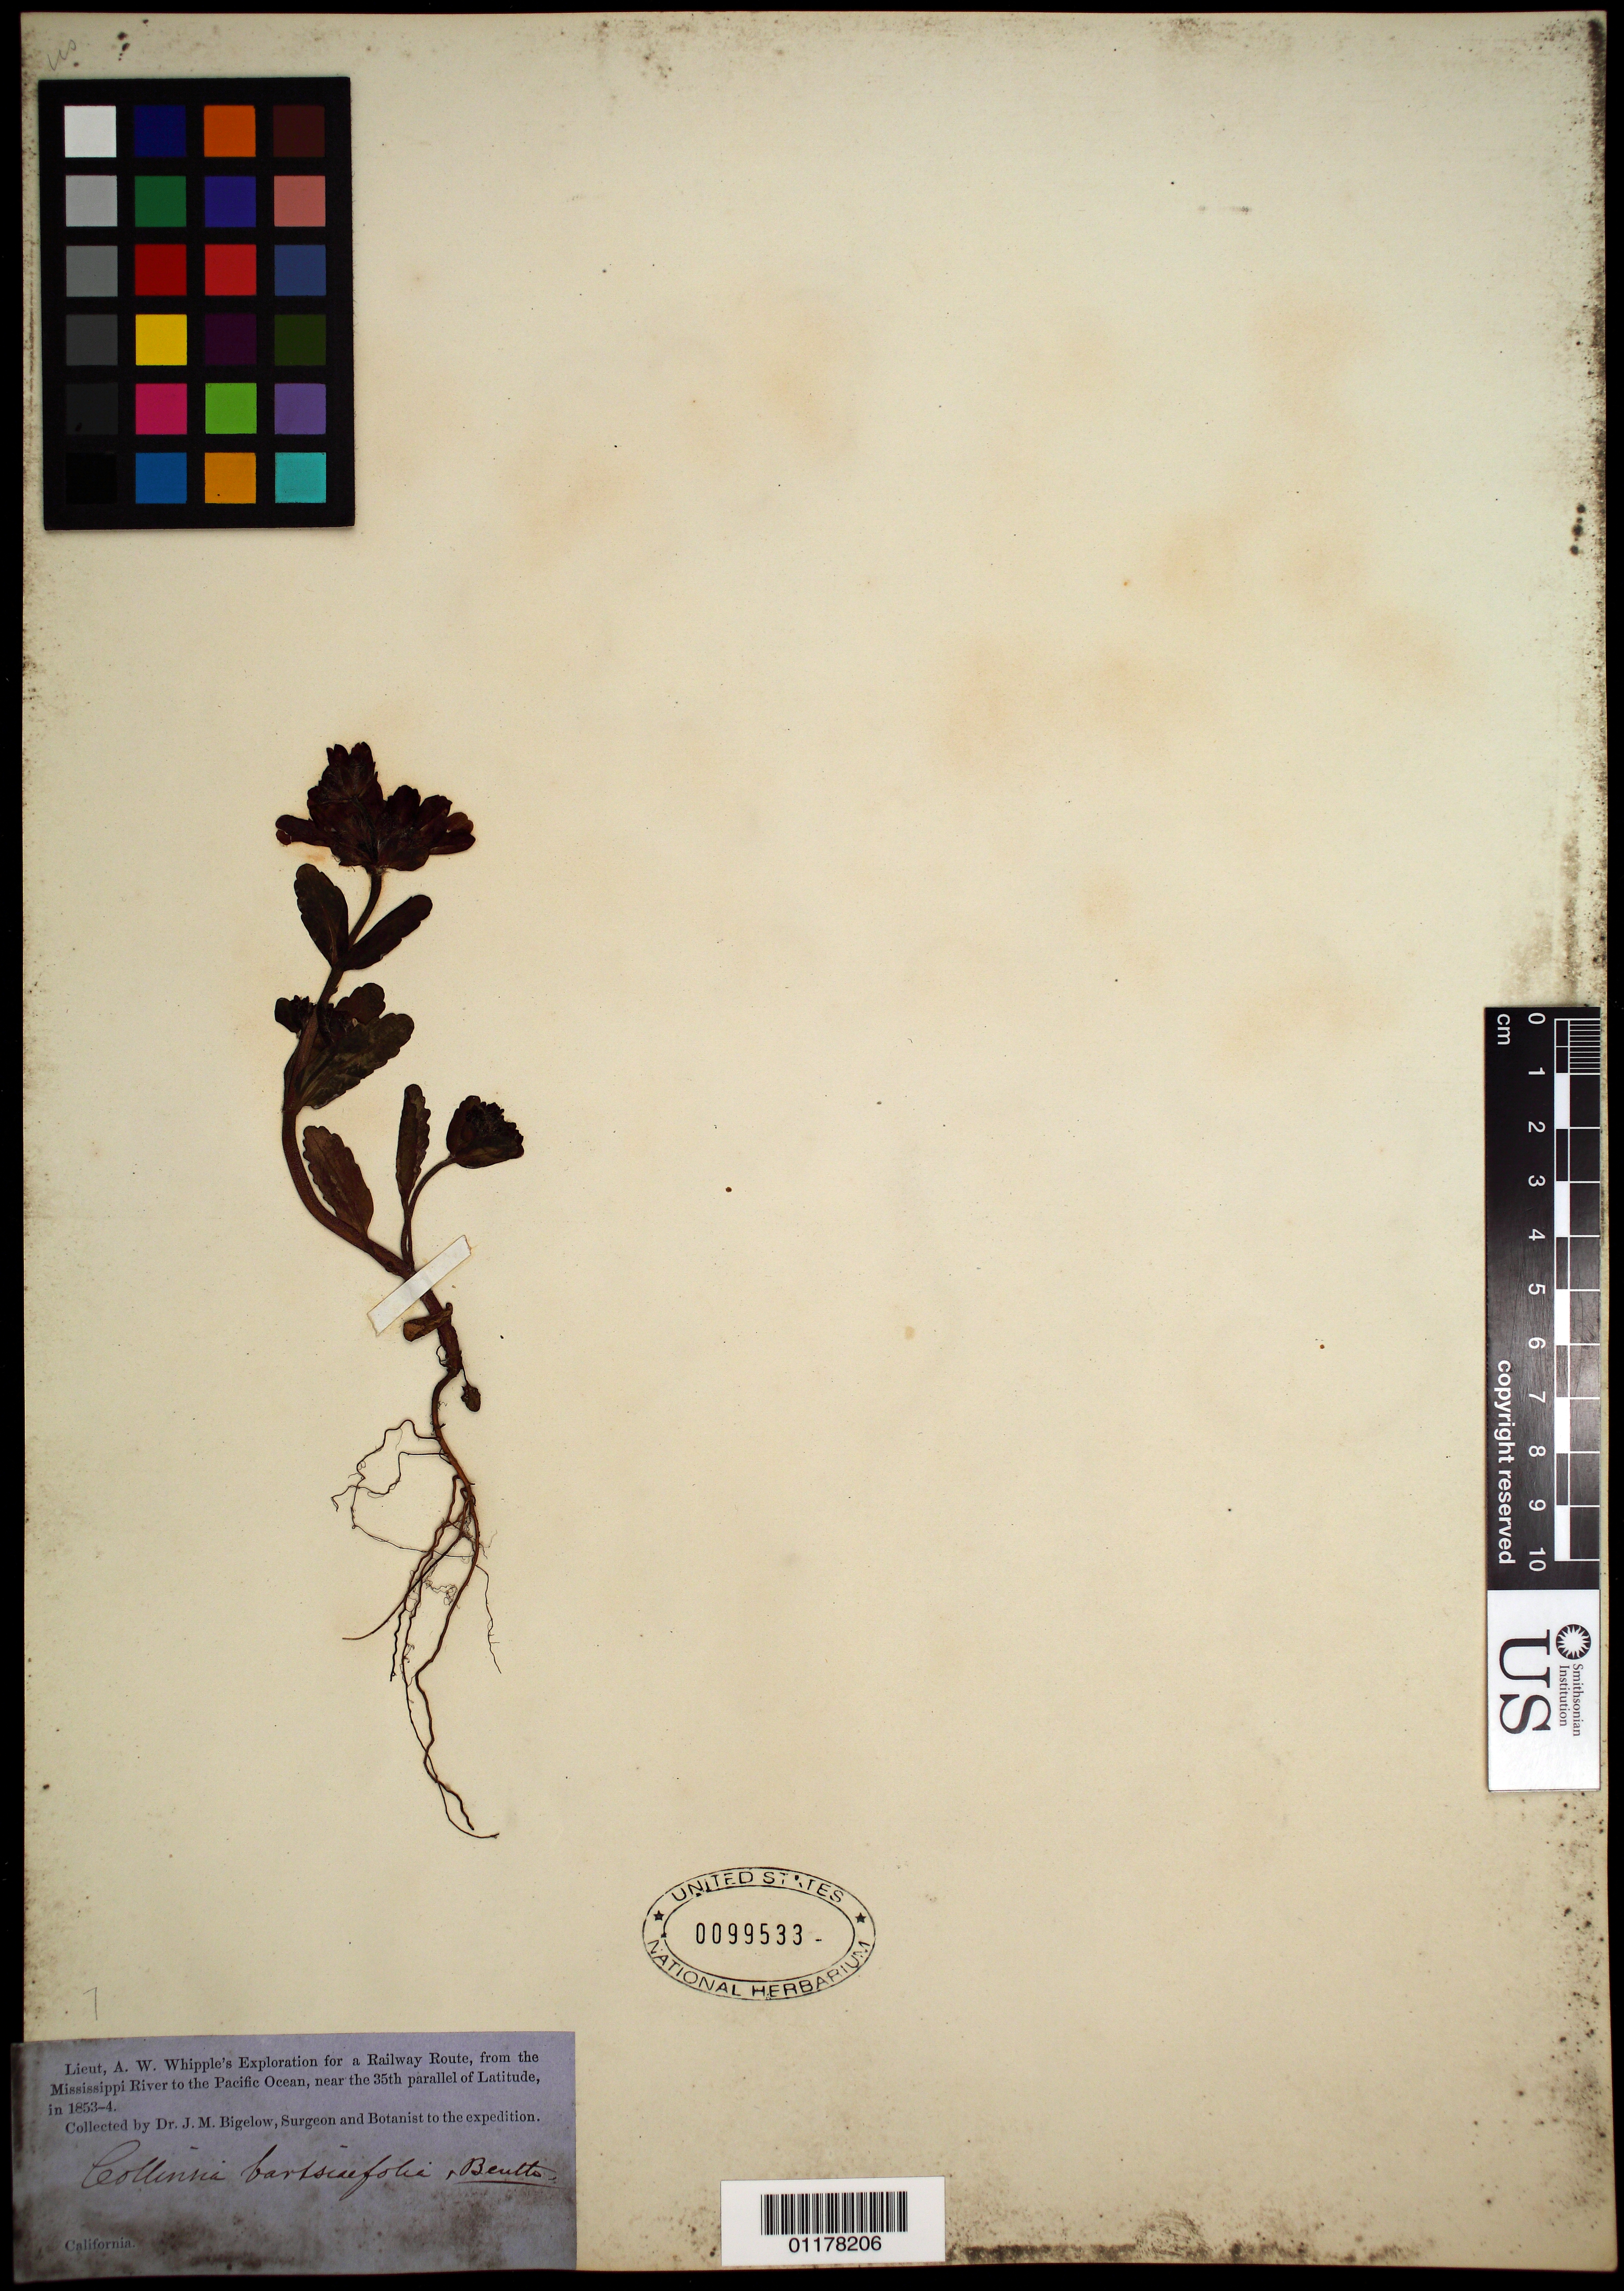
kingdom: Plantae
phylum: Tracheophyta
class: Magnoliopsida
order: Lamiales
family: Plantaginaceae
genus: Collinsia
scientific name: Collinsia bartsiifolia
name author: Benth.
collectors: J. M. Bigelow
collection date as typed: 1853 to -- --- 1854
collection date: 1853/1854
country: United States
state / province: California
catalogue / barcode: US 99533